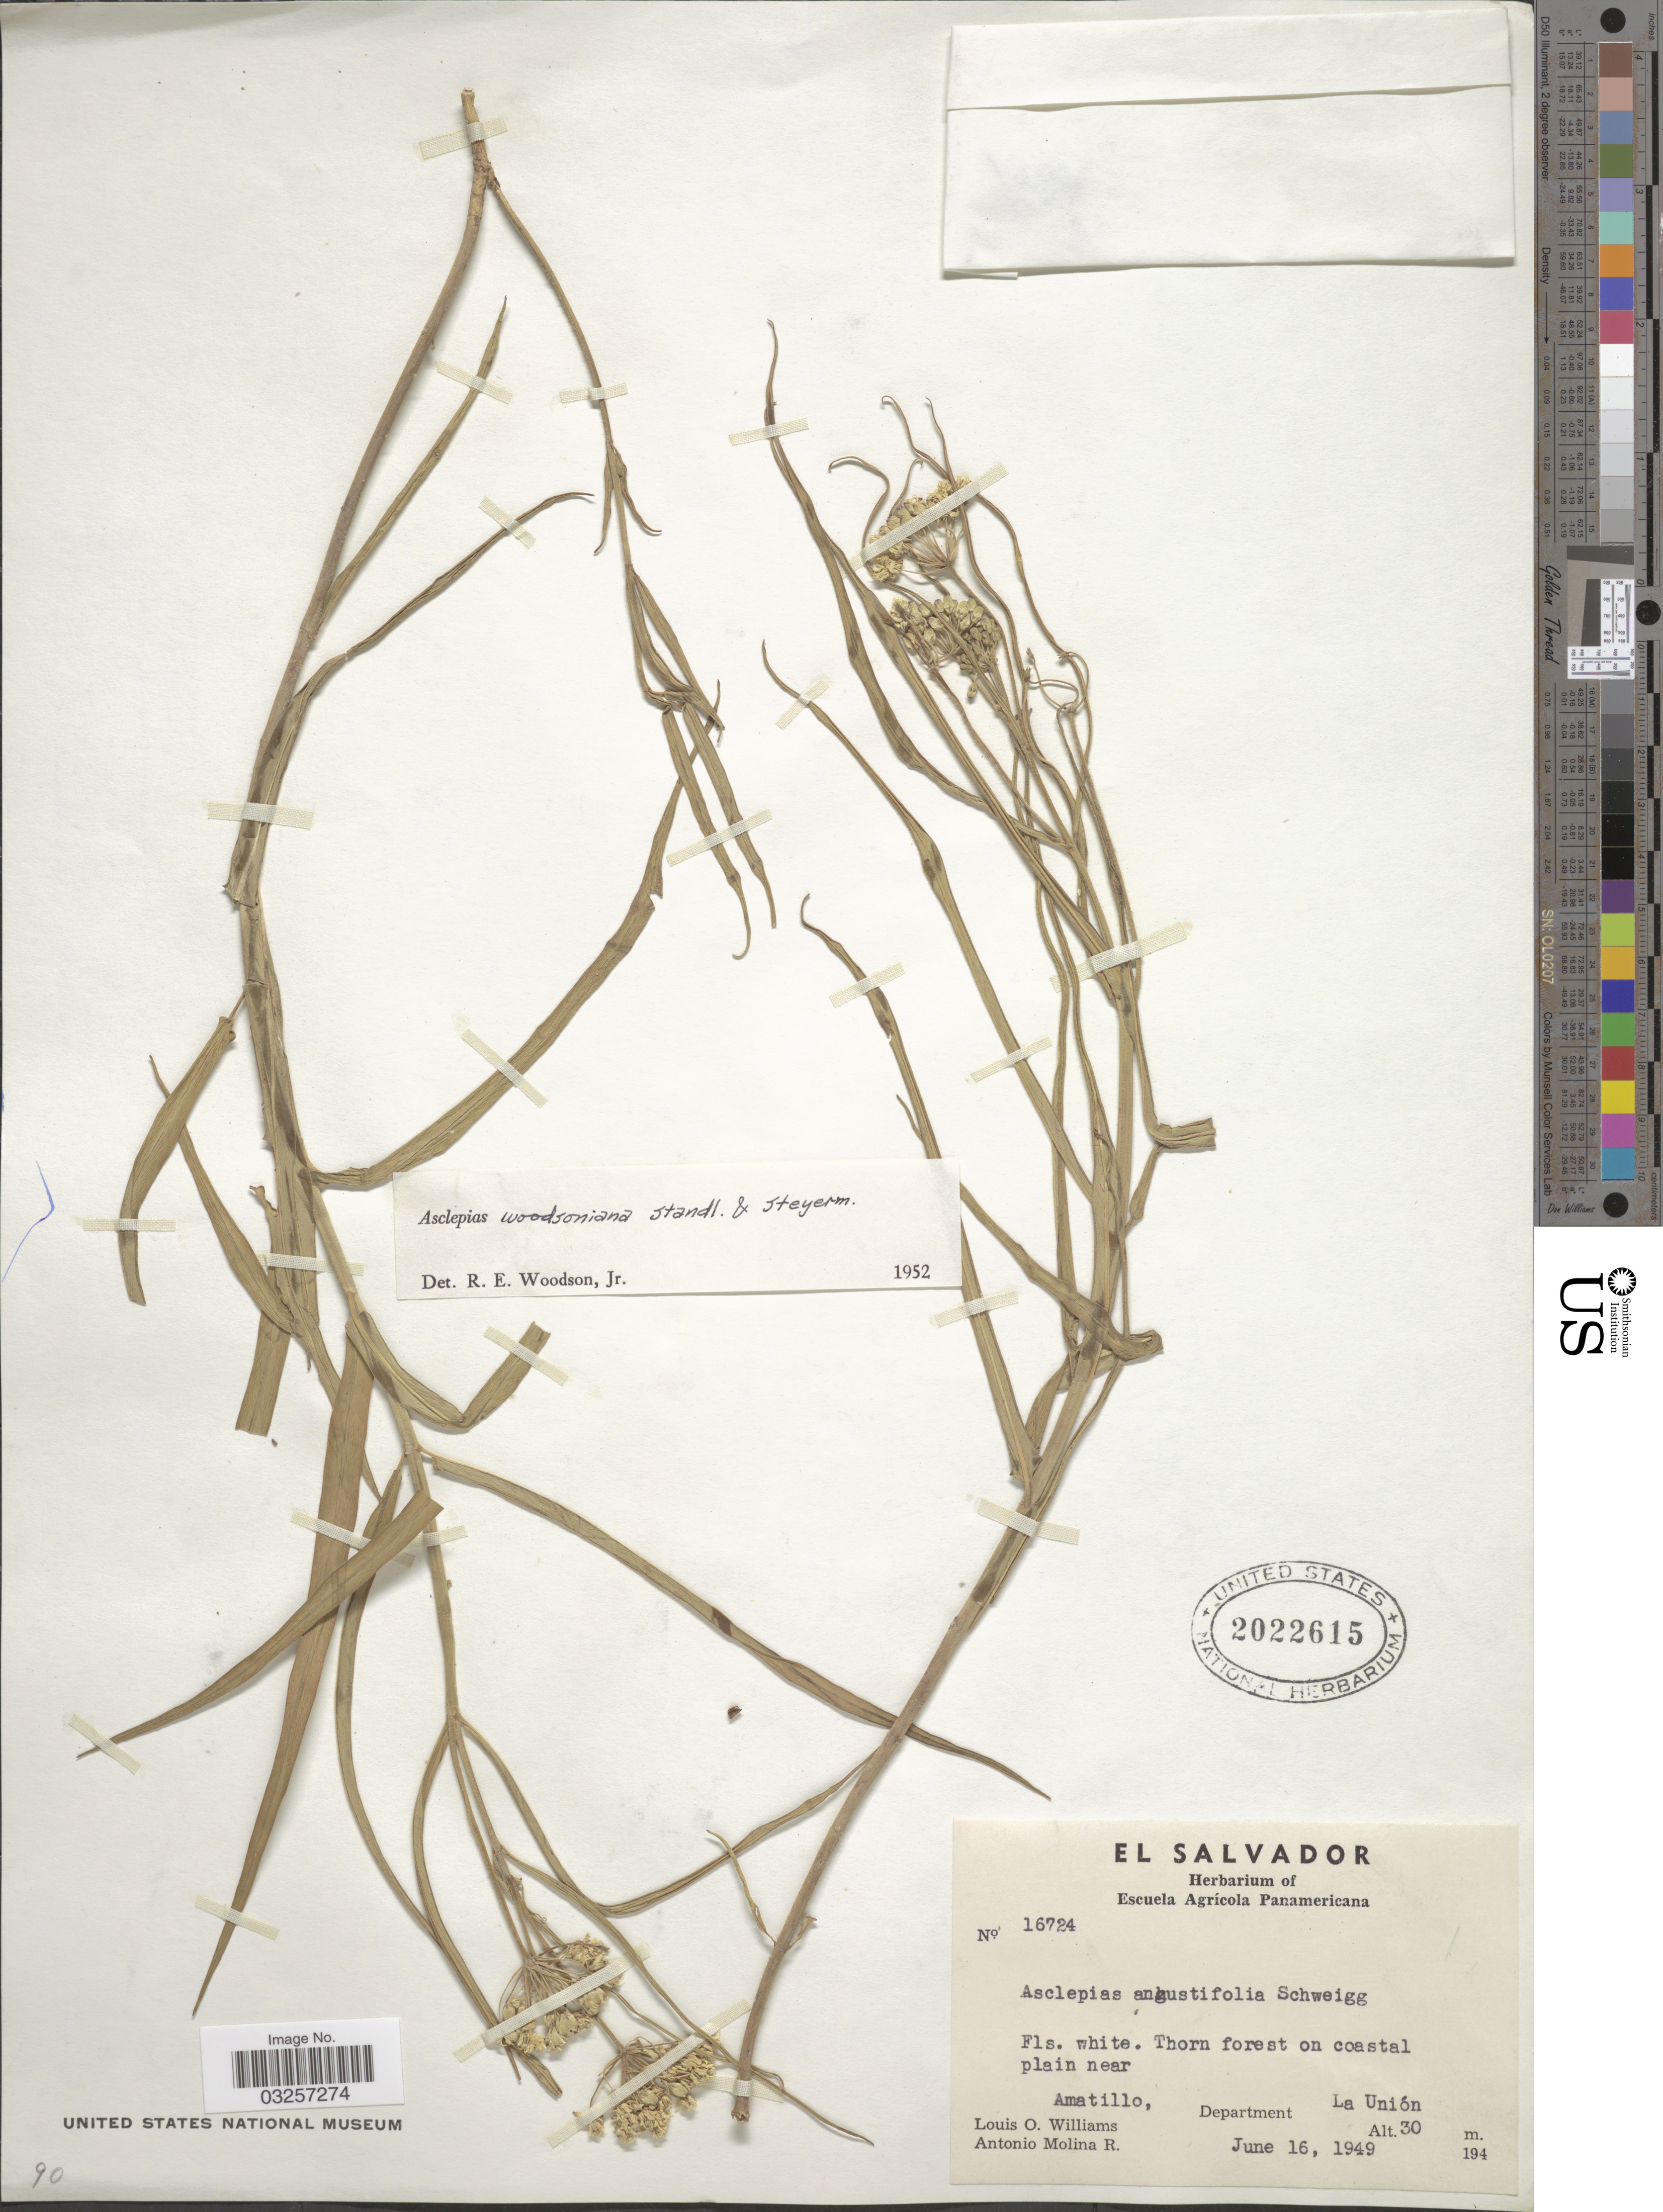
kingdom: Plantae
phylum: Tracheophyta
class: Magnoliopsida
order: Gentianales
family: Apocynaceae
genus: Asclepias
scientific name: Asclepias woodsoniana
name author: Standl. & Steyerm.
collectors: L. O. Williams & A. Molina R.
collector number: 16724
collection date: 1949-06-16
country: El Salvador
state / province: La Union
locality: Thorn forest on coastal plain near Amatillo, Department La Unión.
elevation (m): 30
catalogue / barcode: US 2022615